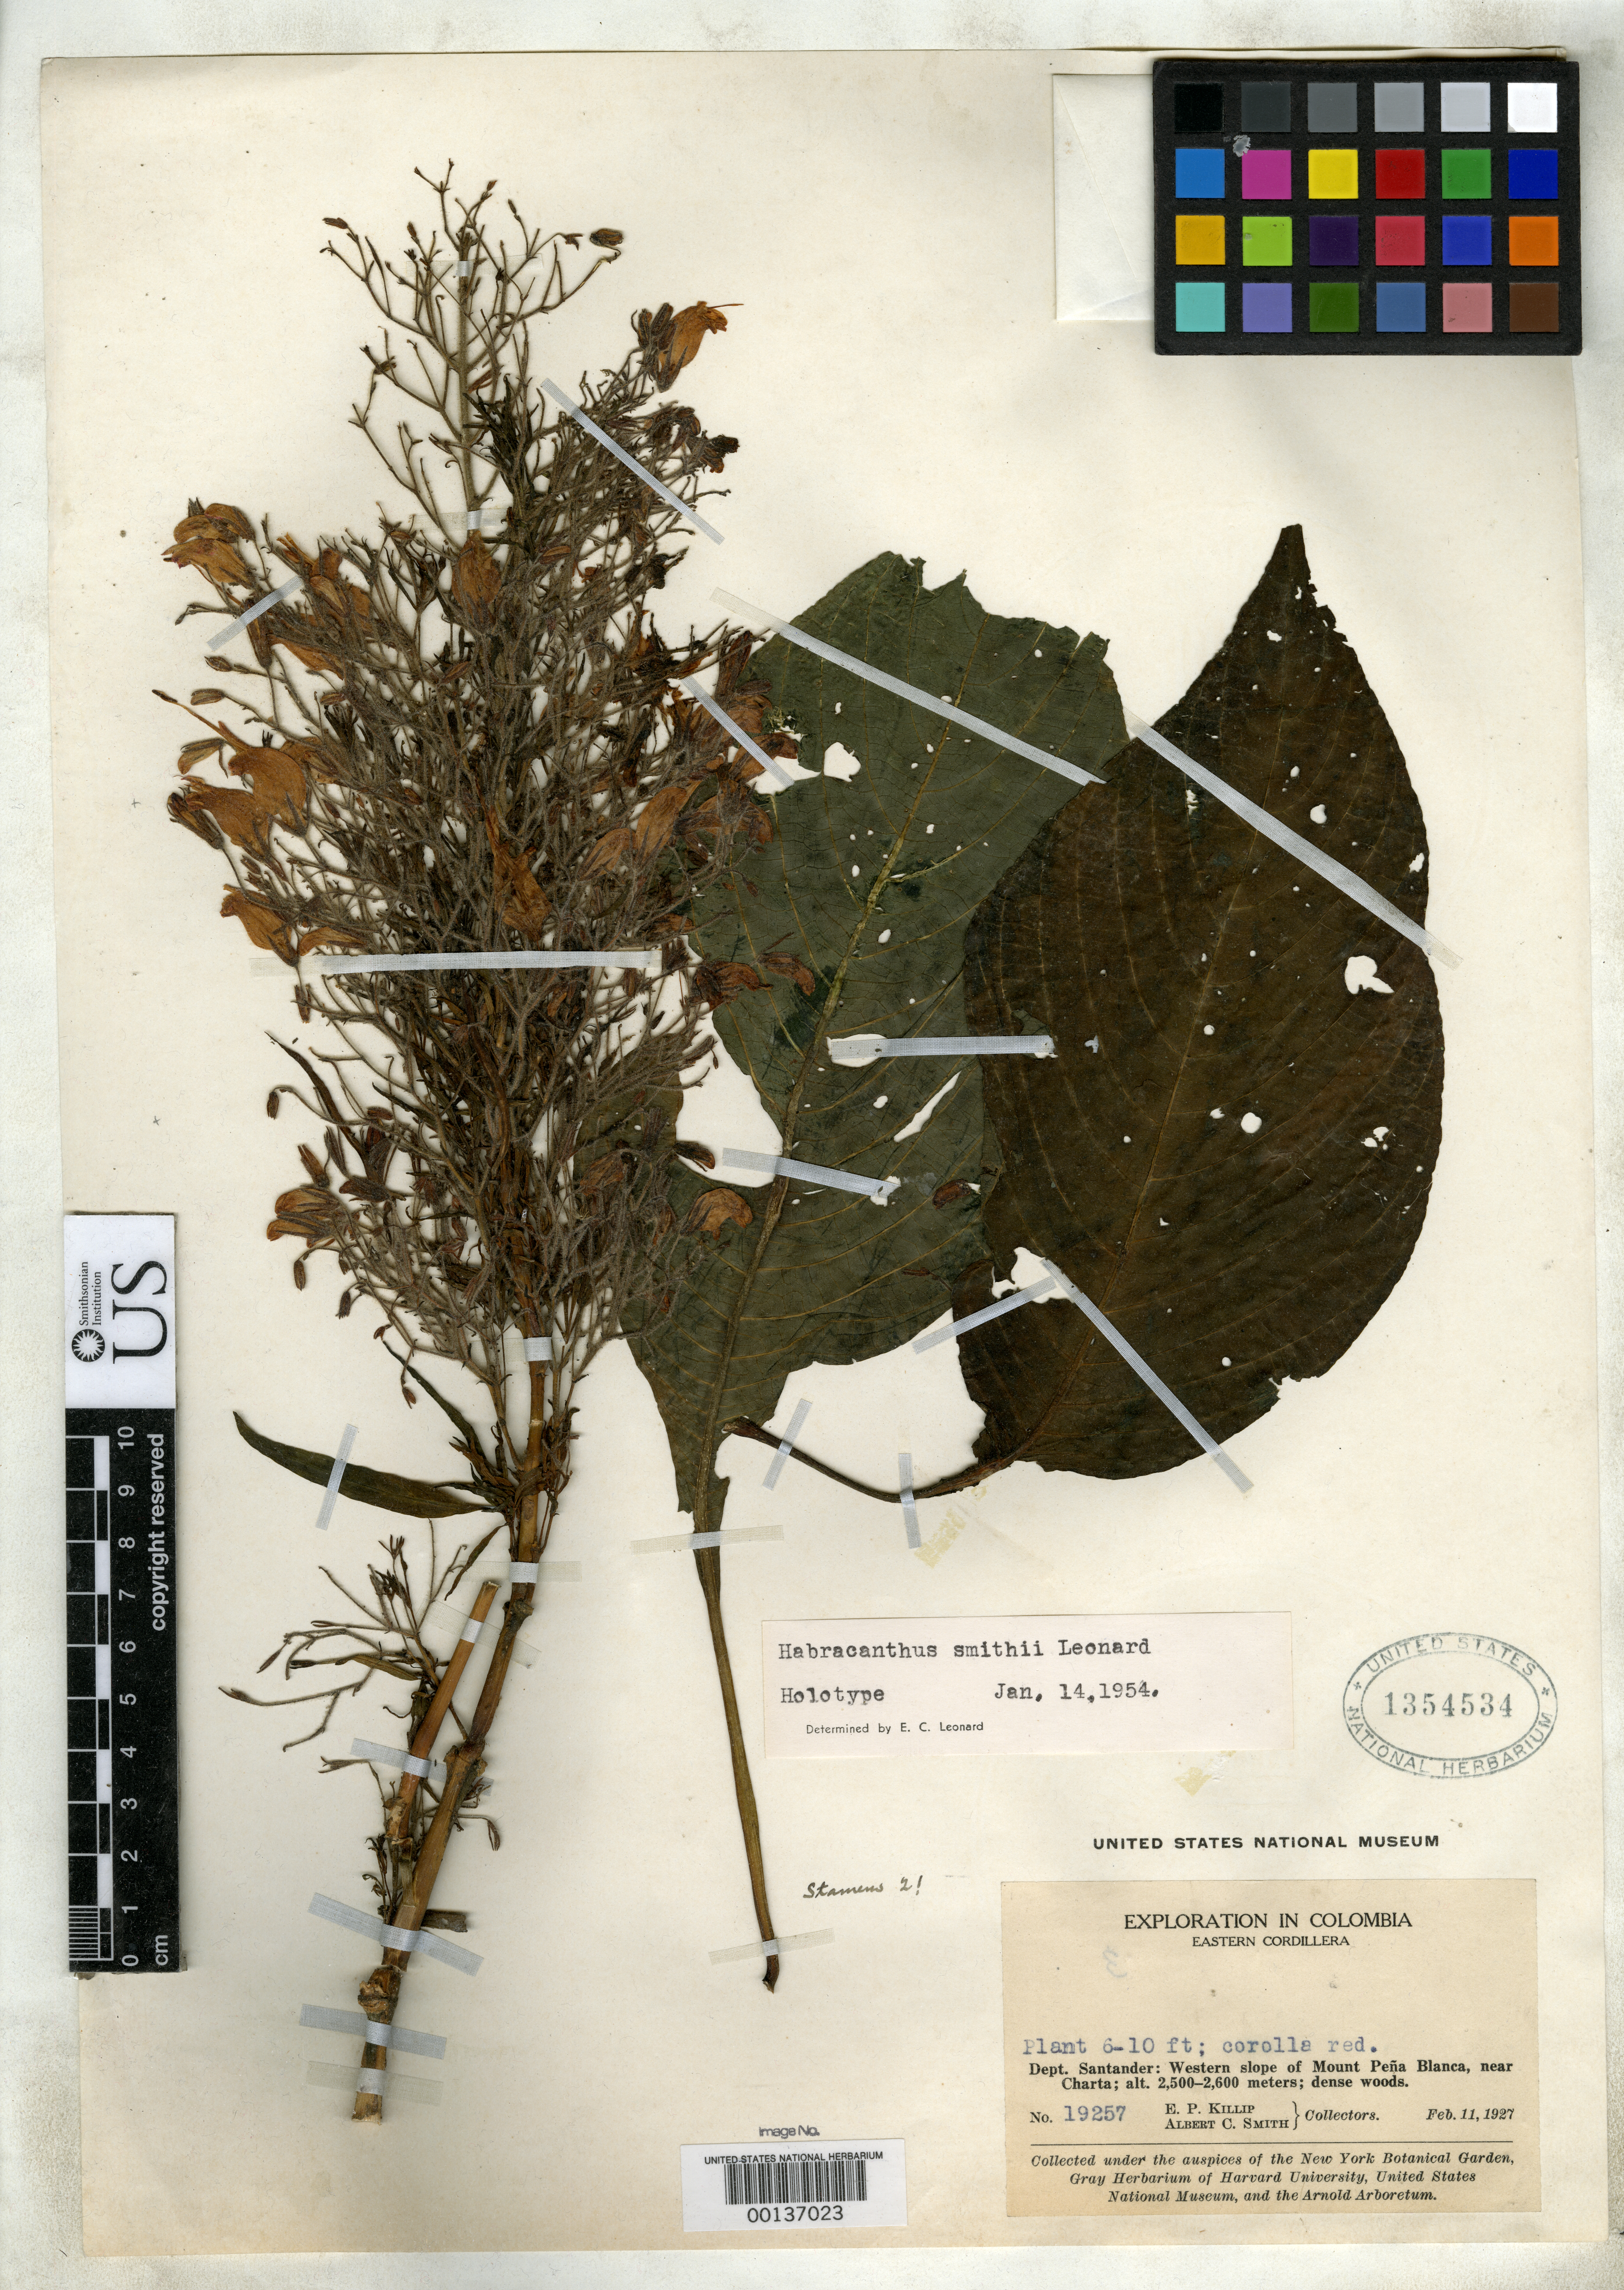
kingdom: Plantae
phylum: Tracheophyta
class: Magnoliopsida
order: Lamiales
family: Acanthaceae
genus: Habracanthus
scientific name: Habracanthus smithii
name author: Leonard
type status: Holotype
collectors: E. P. Killip & A. C. Smith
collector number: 19257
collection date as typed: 11 Feb 1927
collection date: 1927-02-11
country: Colombia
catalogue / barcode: US 1354534